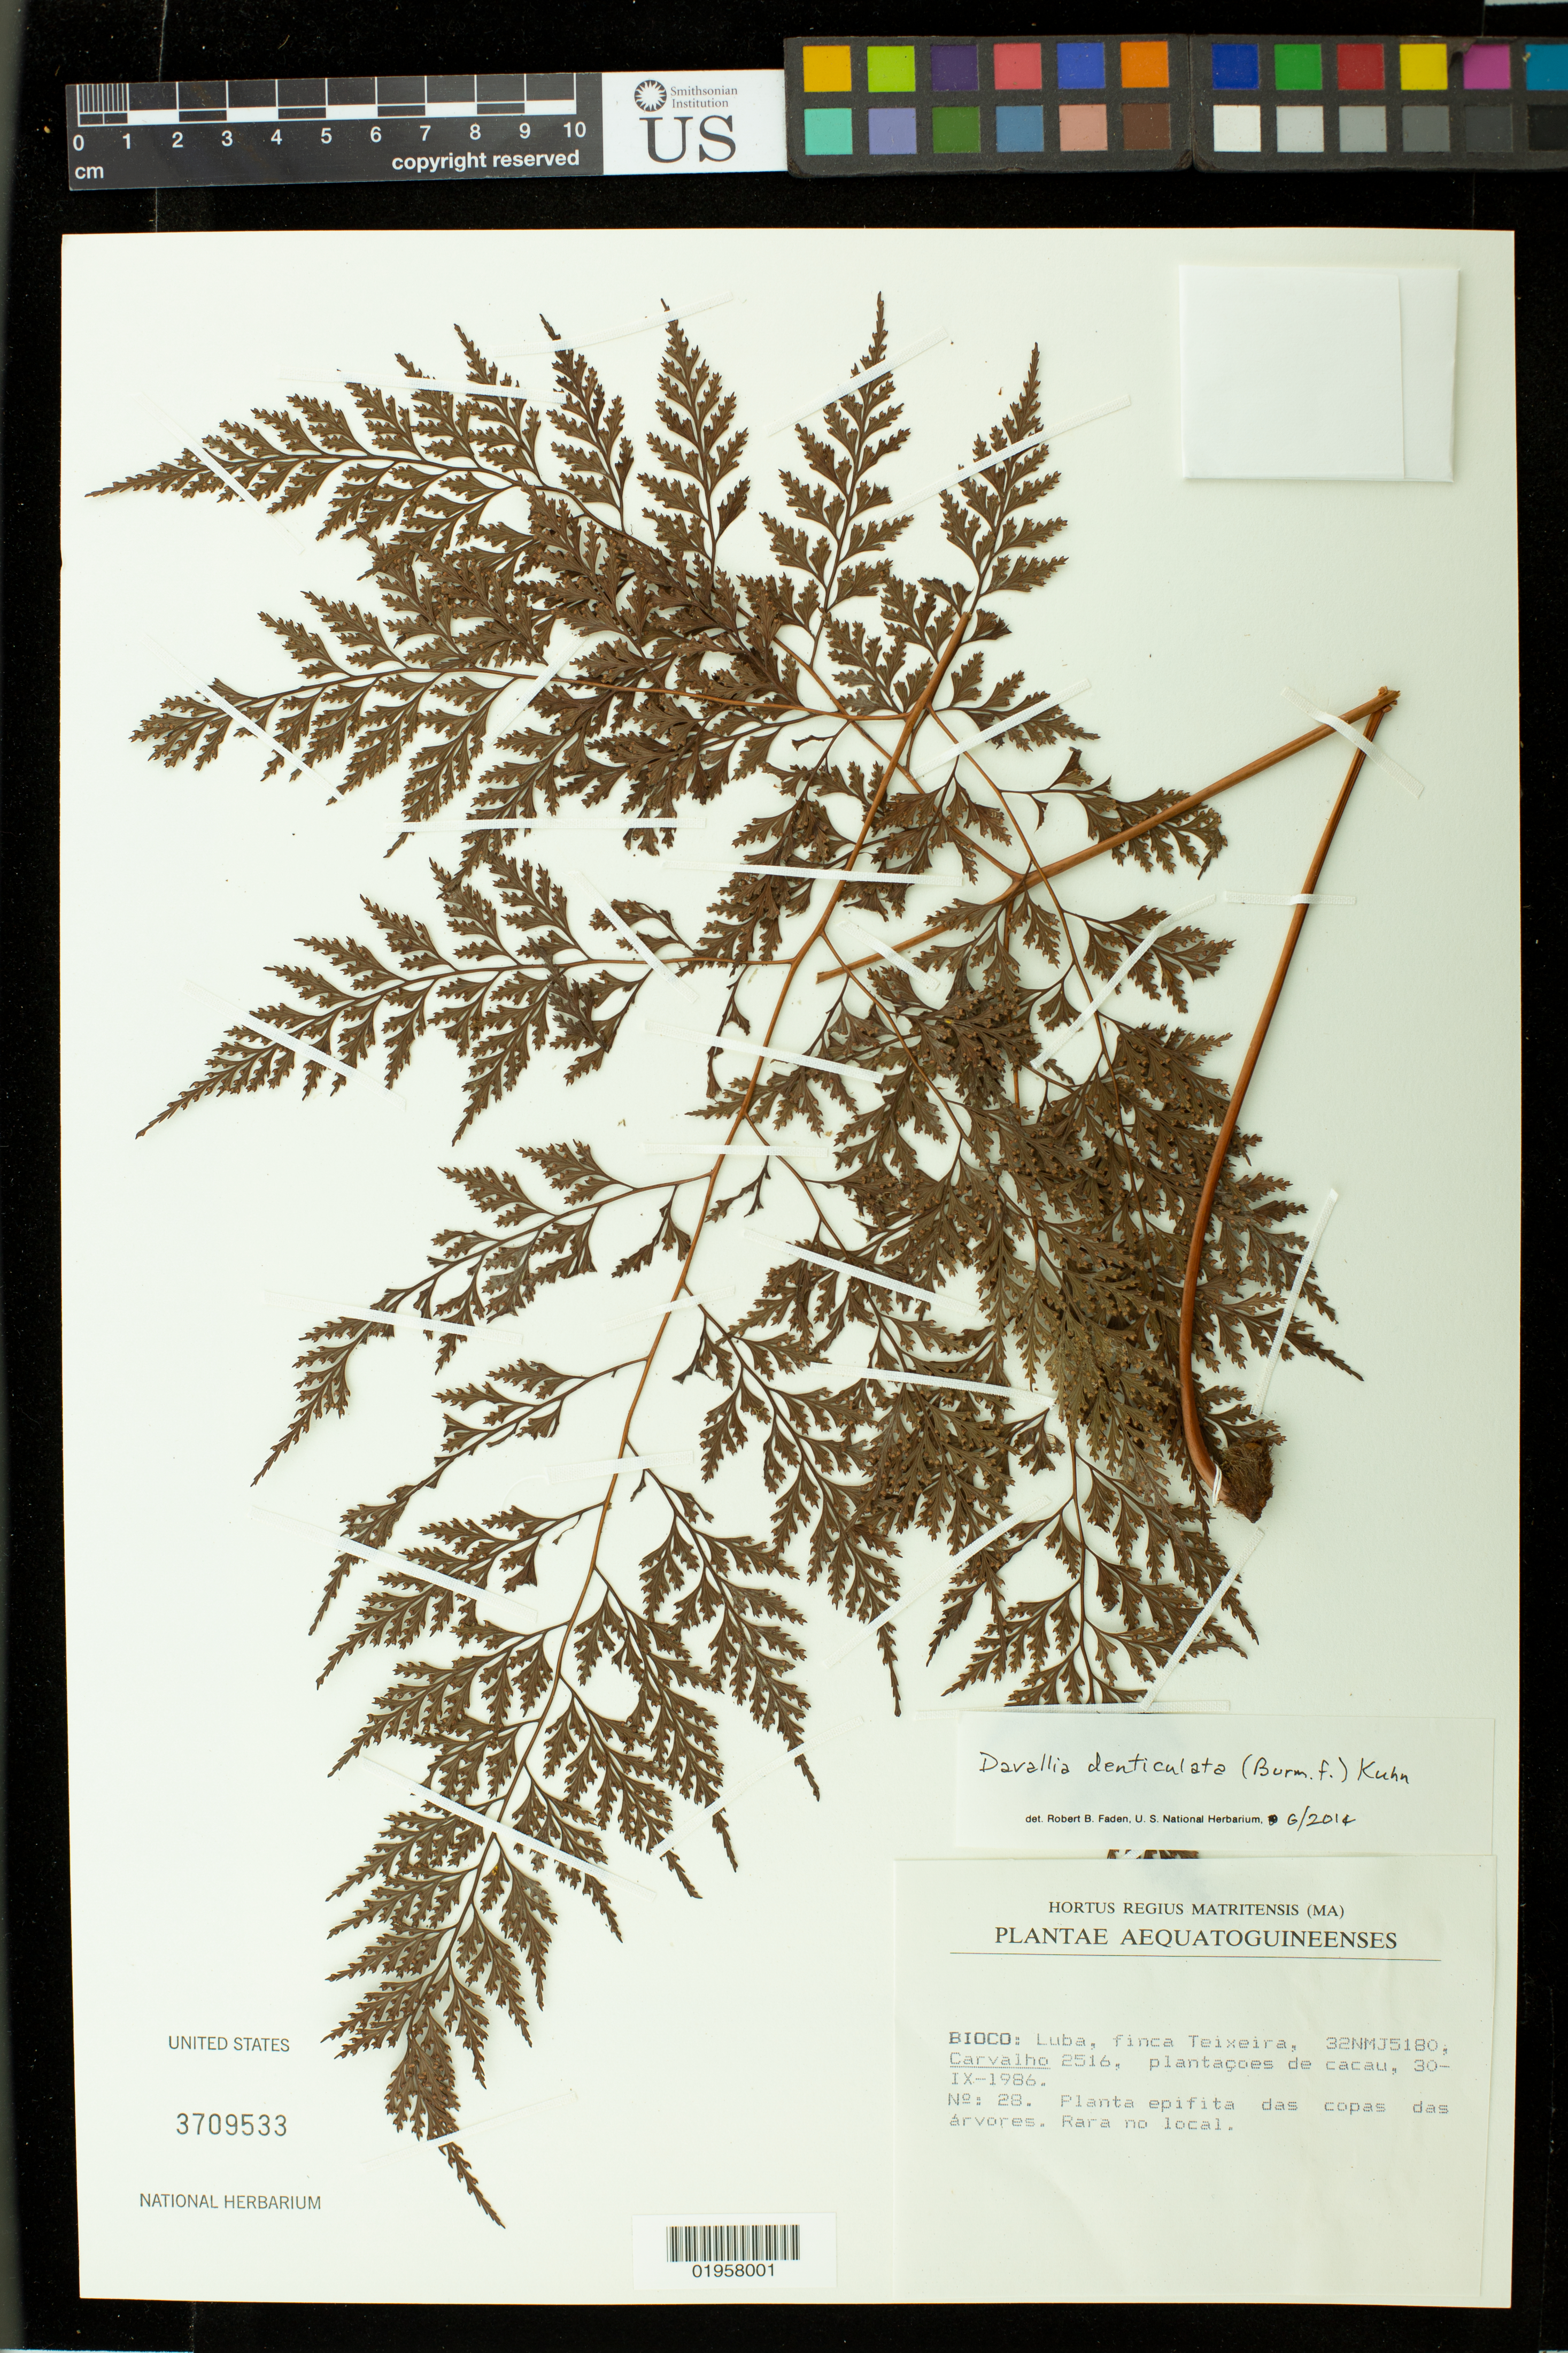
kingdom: Plantae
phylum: Tracheophyta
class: Polypodiopsida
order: Polypodiales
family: Davalliaceae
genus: Davallia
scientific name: Davallia denticulata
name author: (Burm. f.) Mett. ex Kuhn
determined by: Faden, Robert B., (US), Smithsonian Institution - National Museum of Natural History (UNITED STATES)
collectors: -- Carvalho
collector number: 2516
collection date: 1986-09-30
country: Equatorial Guinea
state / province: Bioko Norte / Bioko Sur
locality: Bioco [Bioko]: Luba, finca Teixeira, 32NMJ5180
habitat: Plantaçoes de cacau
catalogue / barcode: US 3709533